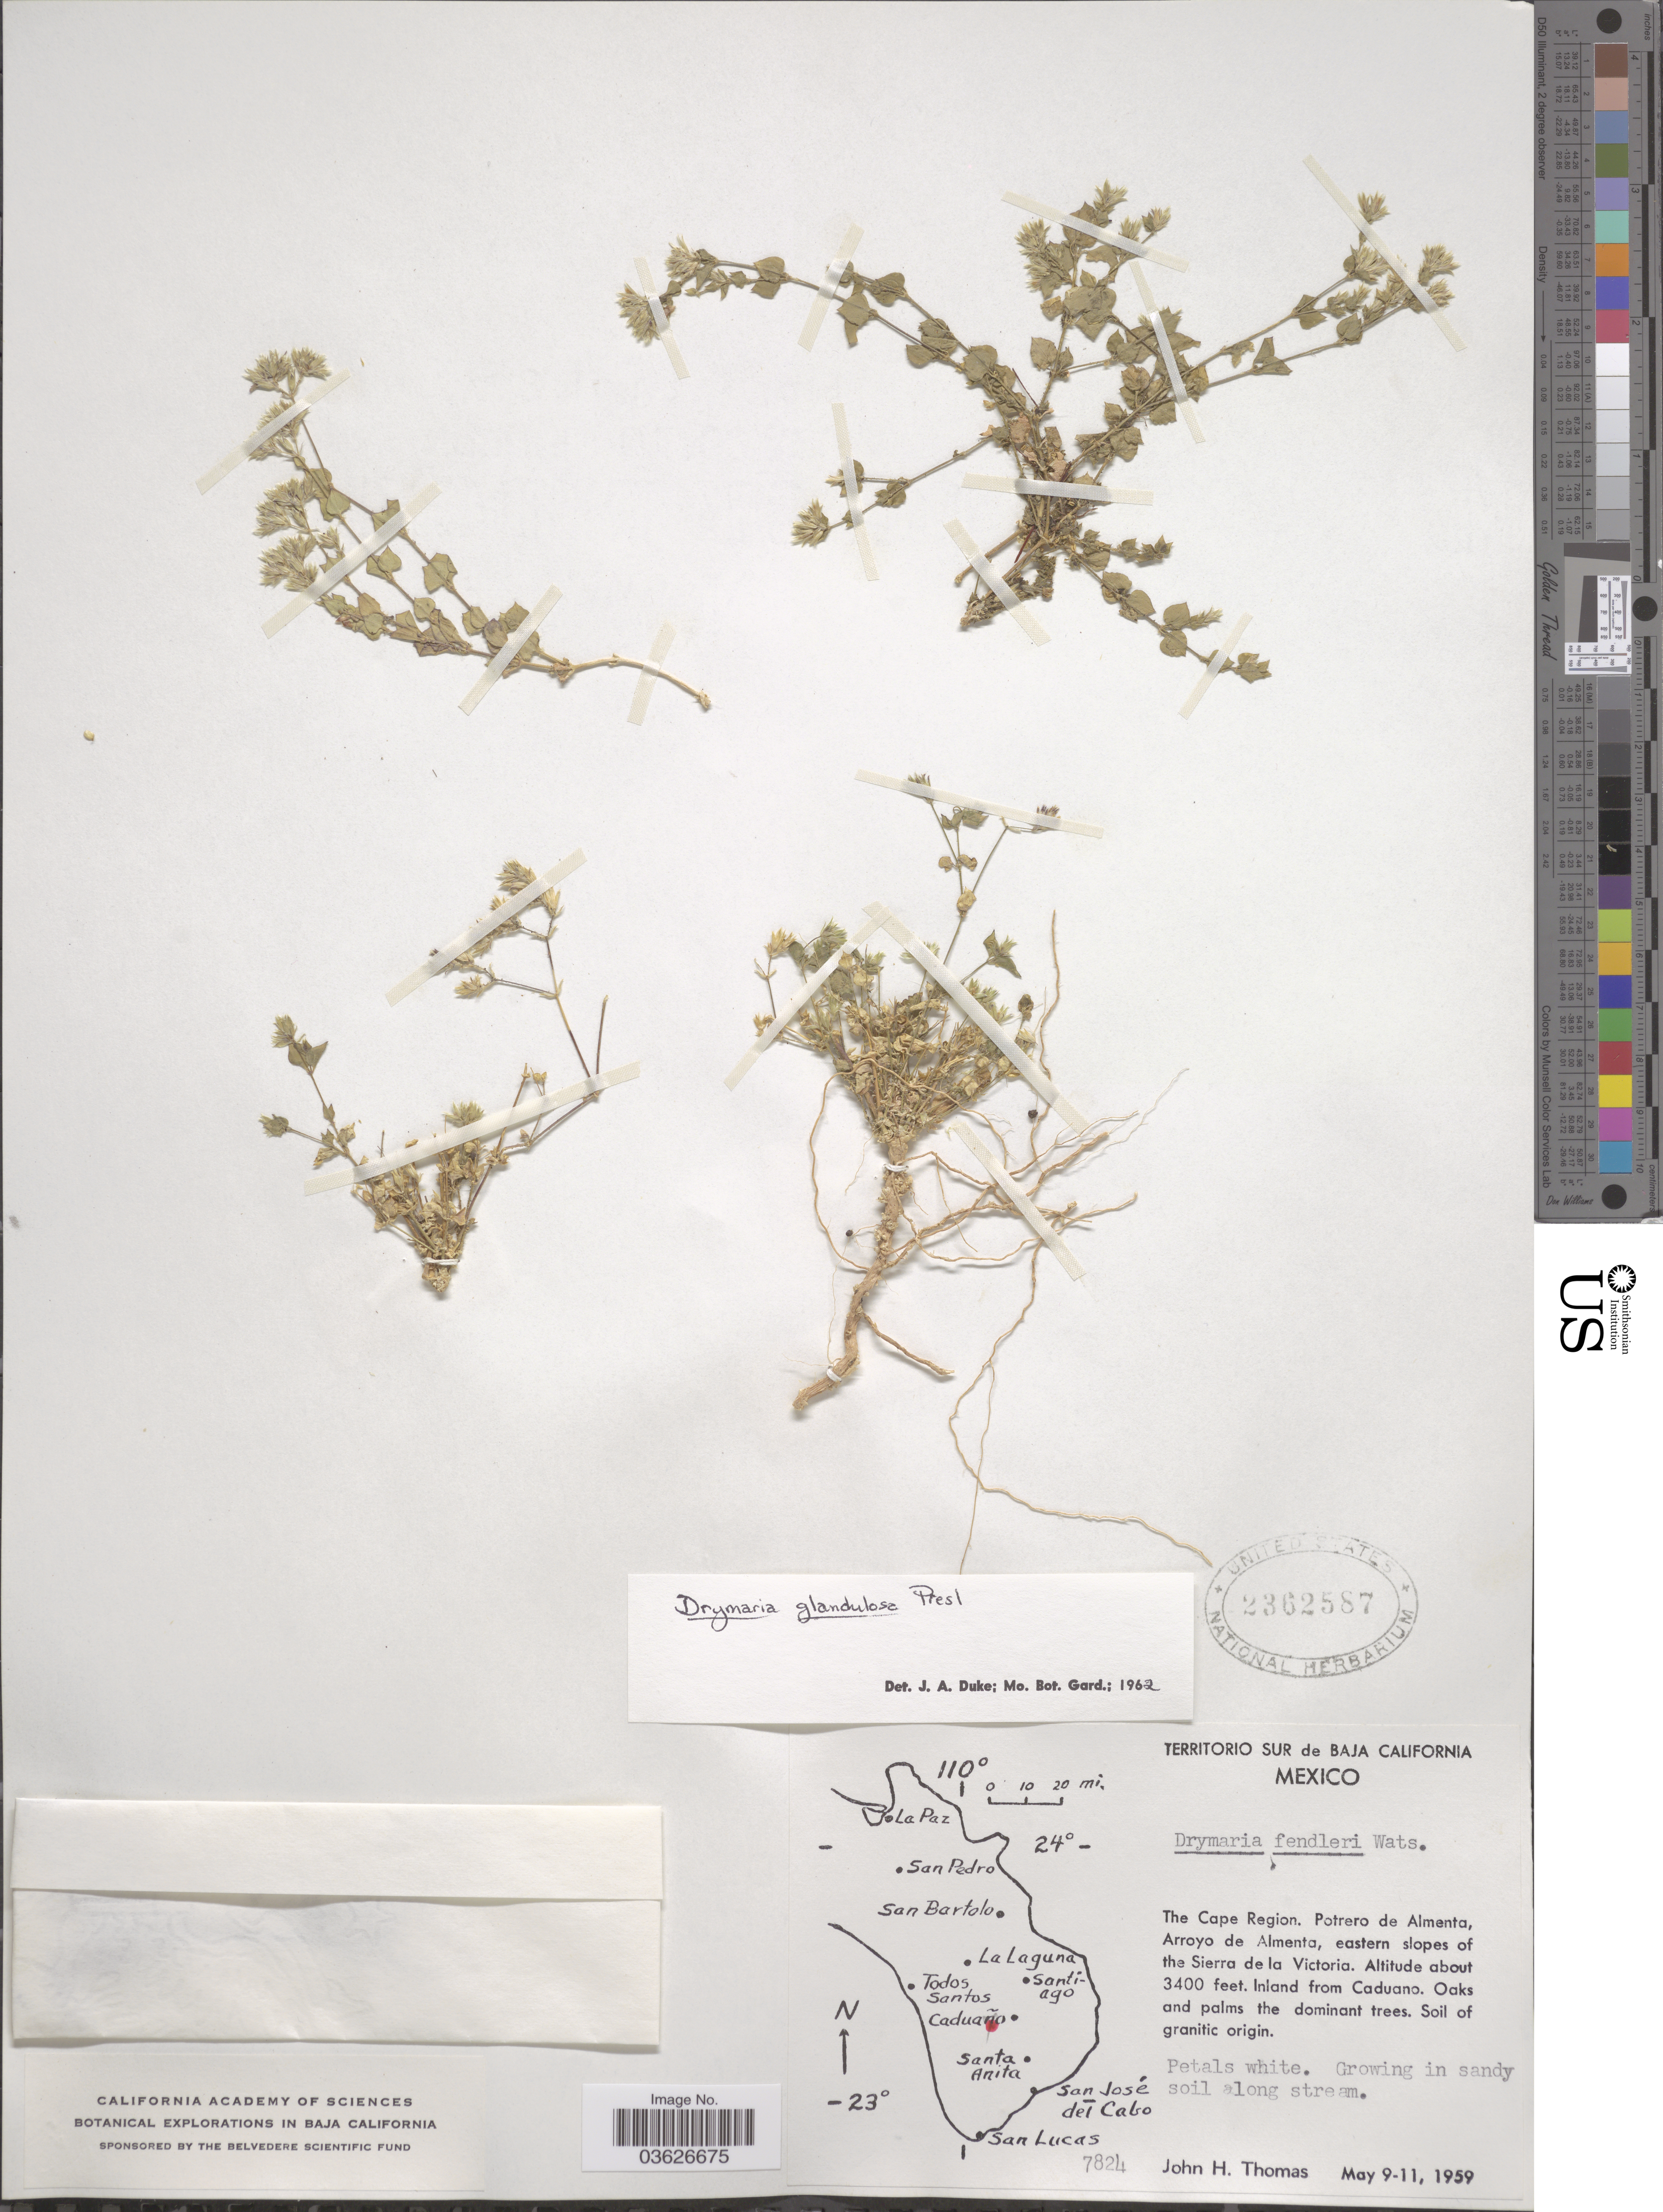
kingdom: Plantae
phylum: Tracheophyta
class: Magnoliopsida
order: Caryophyllales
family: Caryophyllaceae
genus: Drymaria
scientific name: Drymaria glandulosa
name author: Bartl.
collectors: J. H. Thomas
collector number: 7824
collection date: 1959-05-09/1959-05-11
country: Mexico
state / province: Baja California Sur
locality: The Cape Region. Potrero de Almenta, Arroyo de Almenta, eastern slopes of the Sierra de la Victoria. Inland from Caduano.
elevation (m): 1036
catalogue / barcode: US 2362587